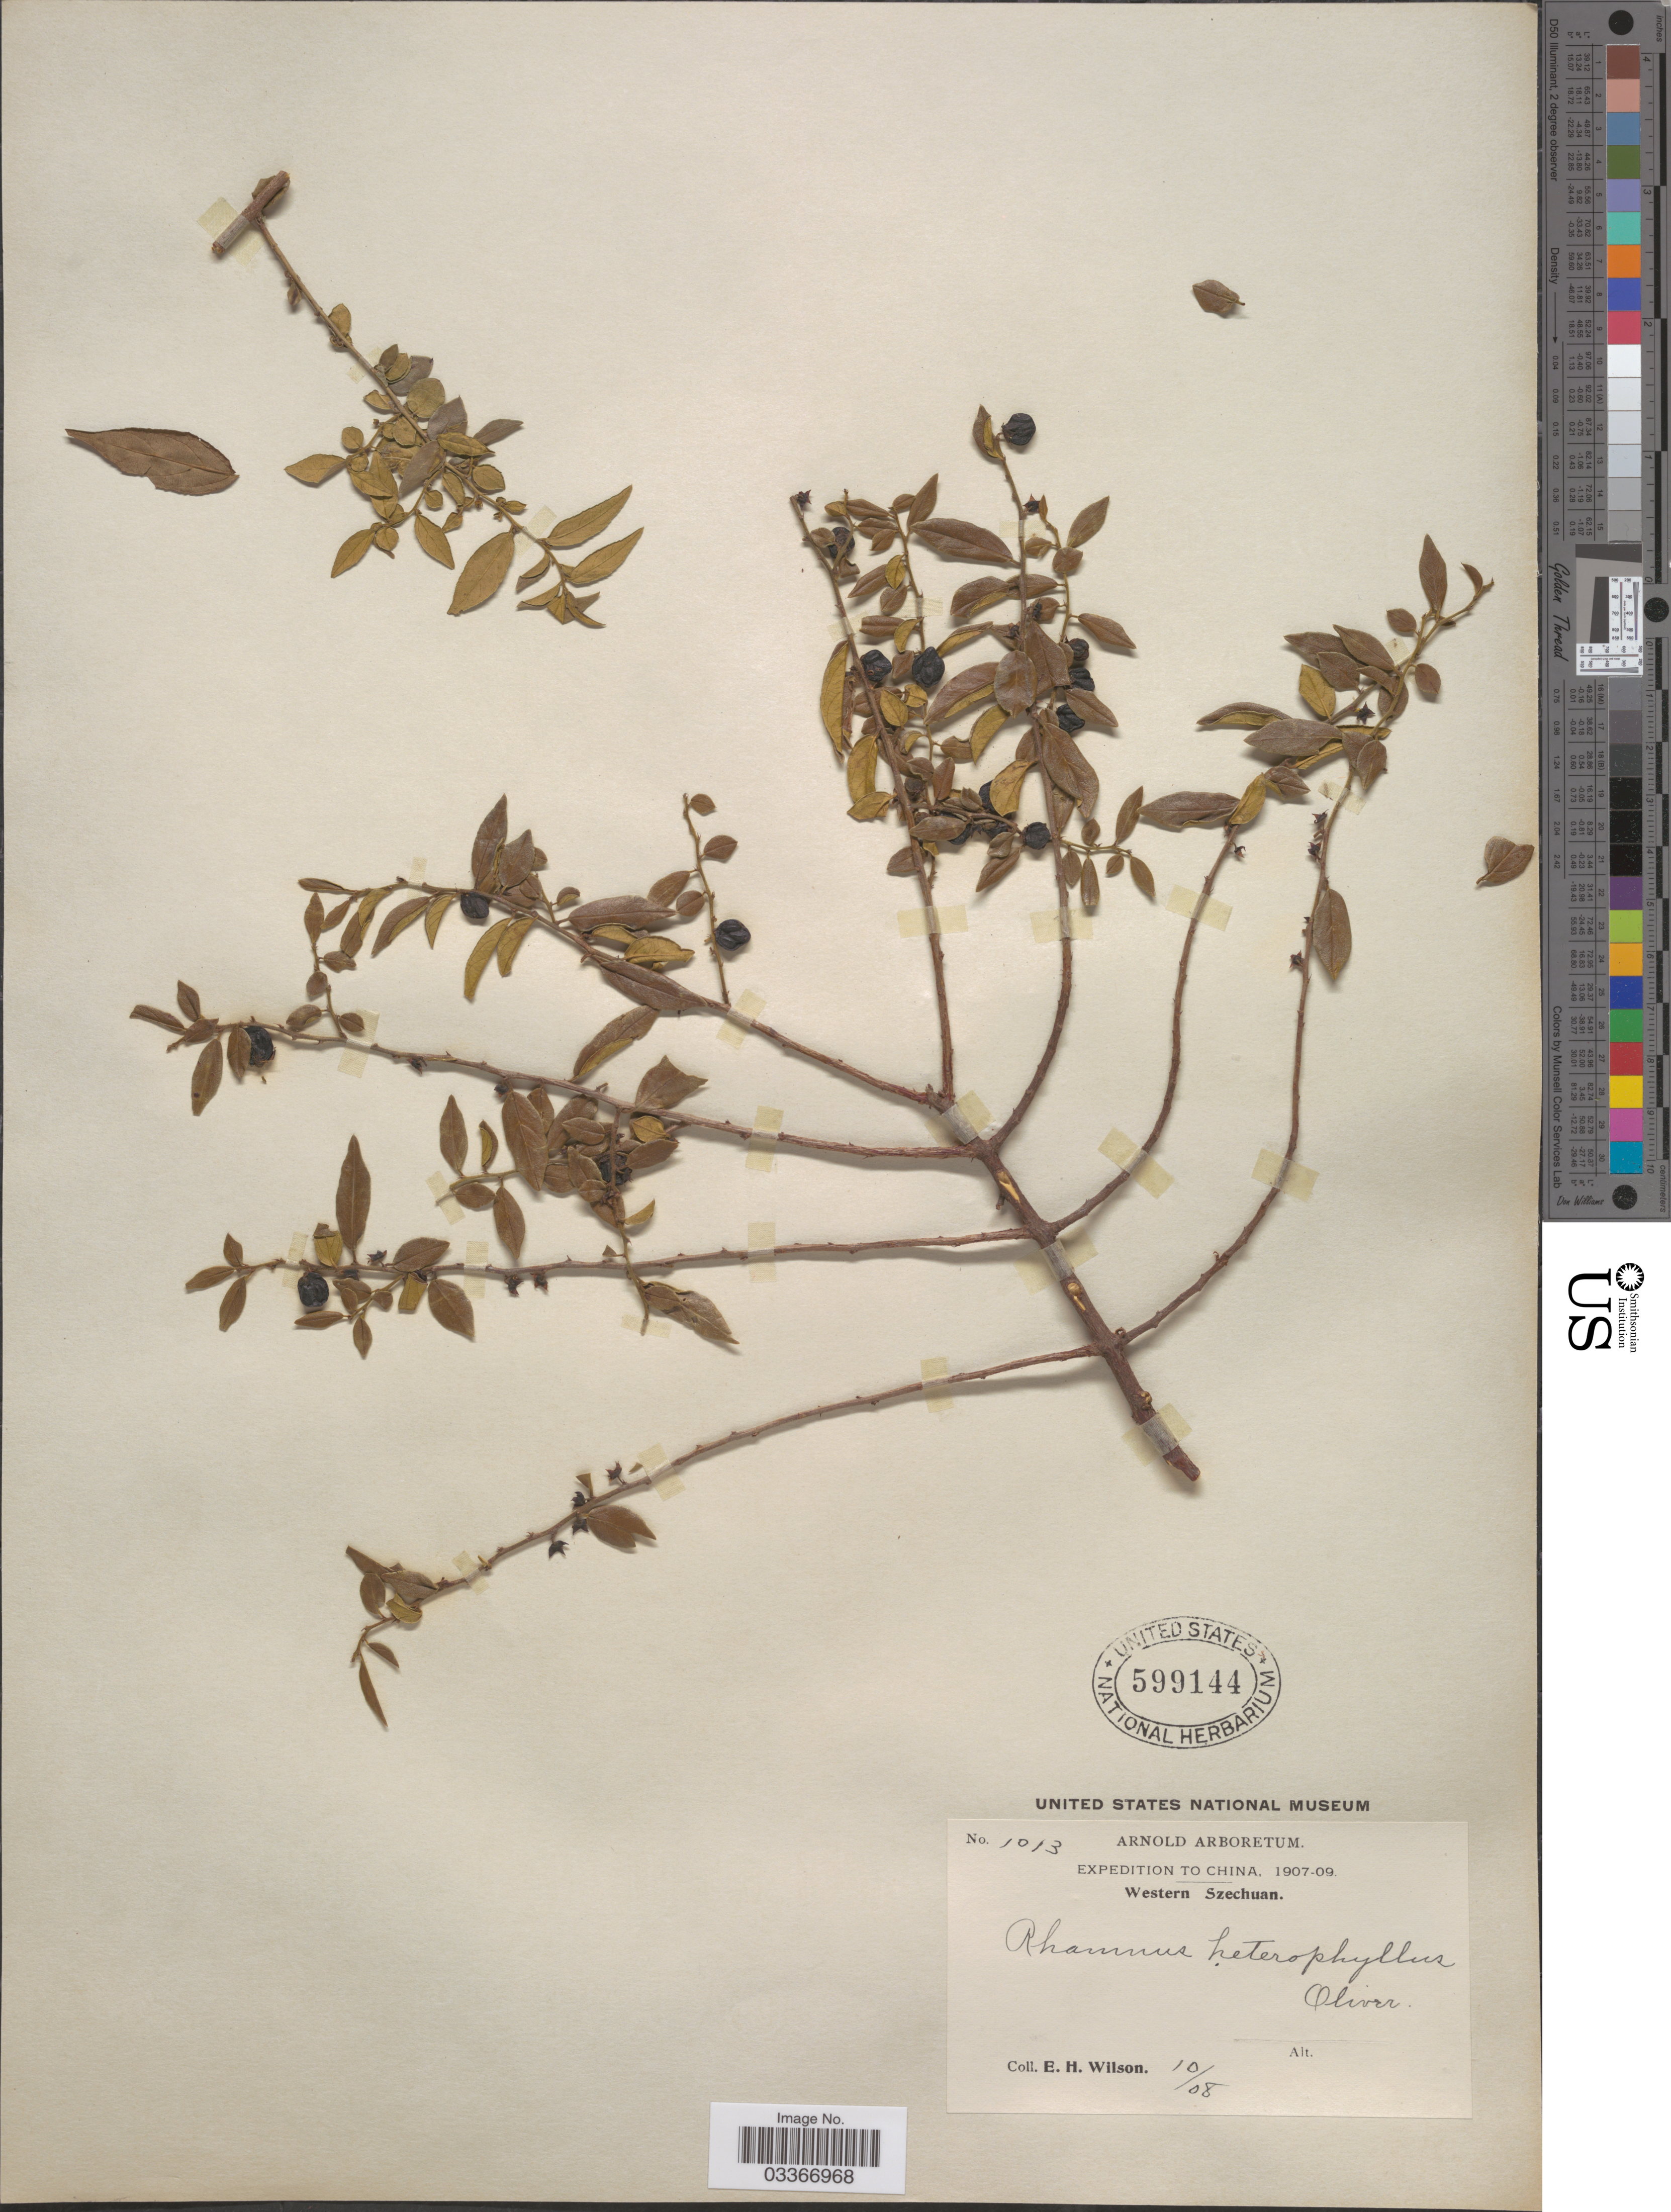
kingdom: Plantae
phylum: Tracheophyta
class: Magnoliopsida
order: Rosales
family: Rhamnaceae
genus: Rhamnus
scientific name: Rhamnus heterophylla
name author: Oliv.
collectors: E. Wilson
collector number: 1013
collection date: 1908-10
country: China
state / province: Sichuan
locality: Western Szechuan.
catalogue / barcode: US 599144